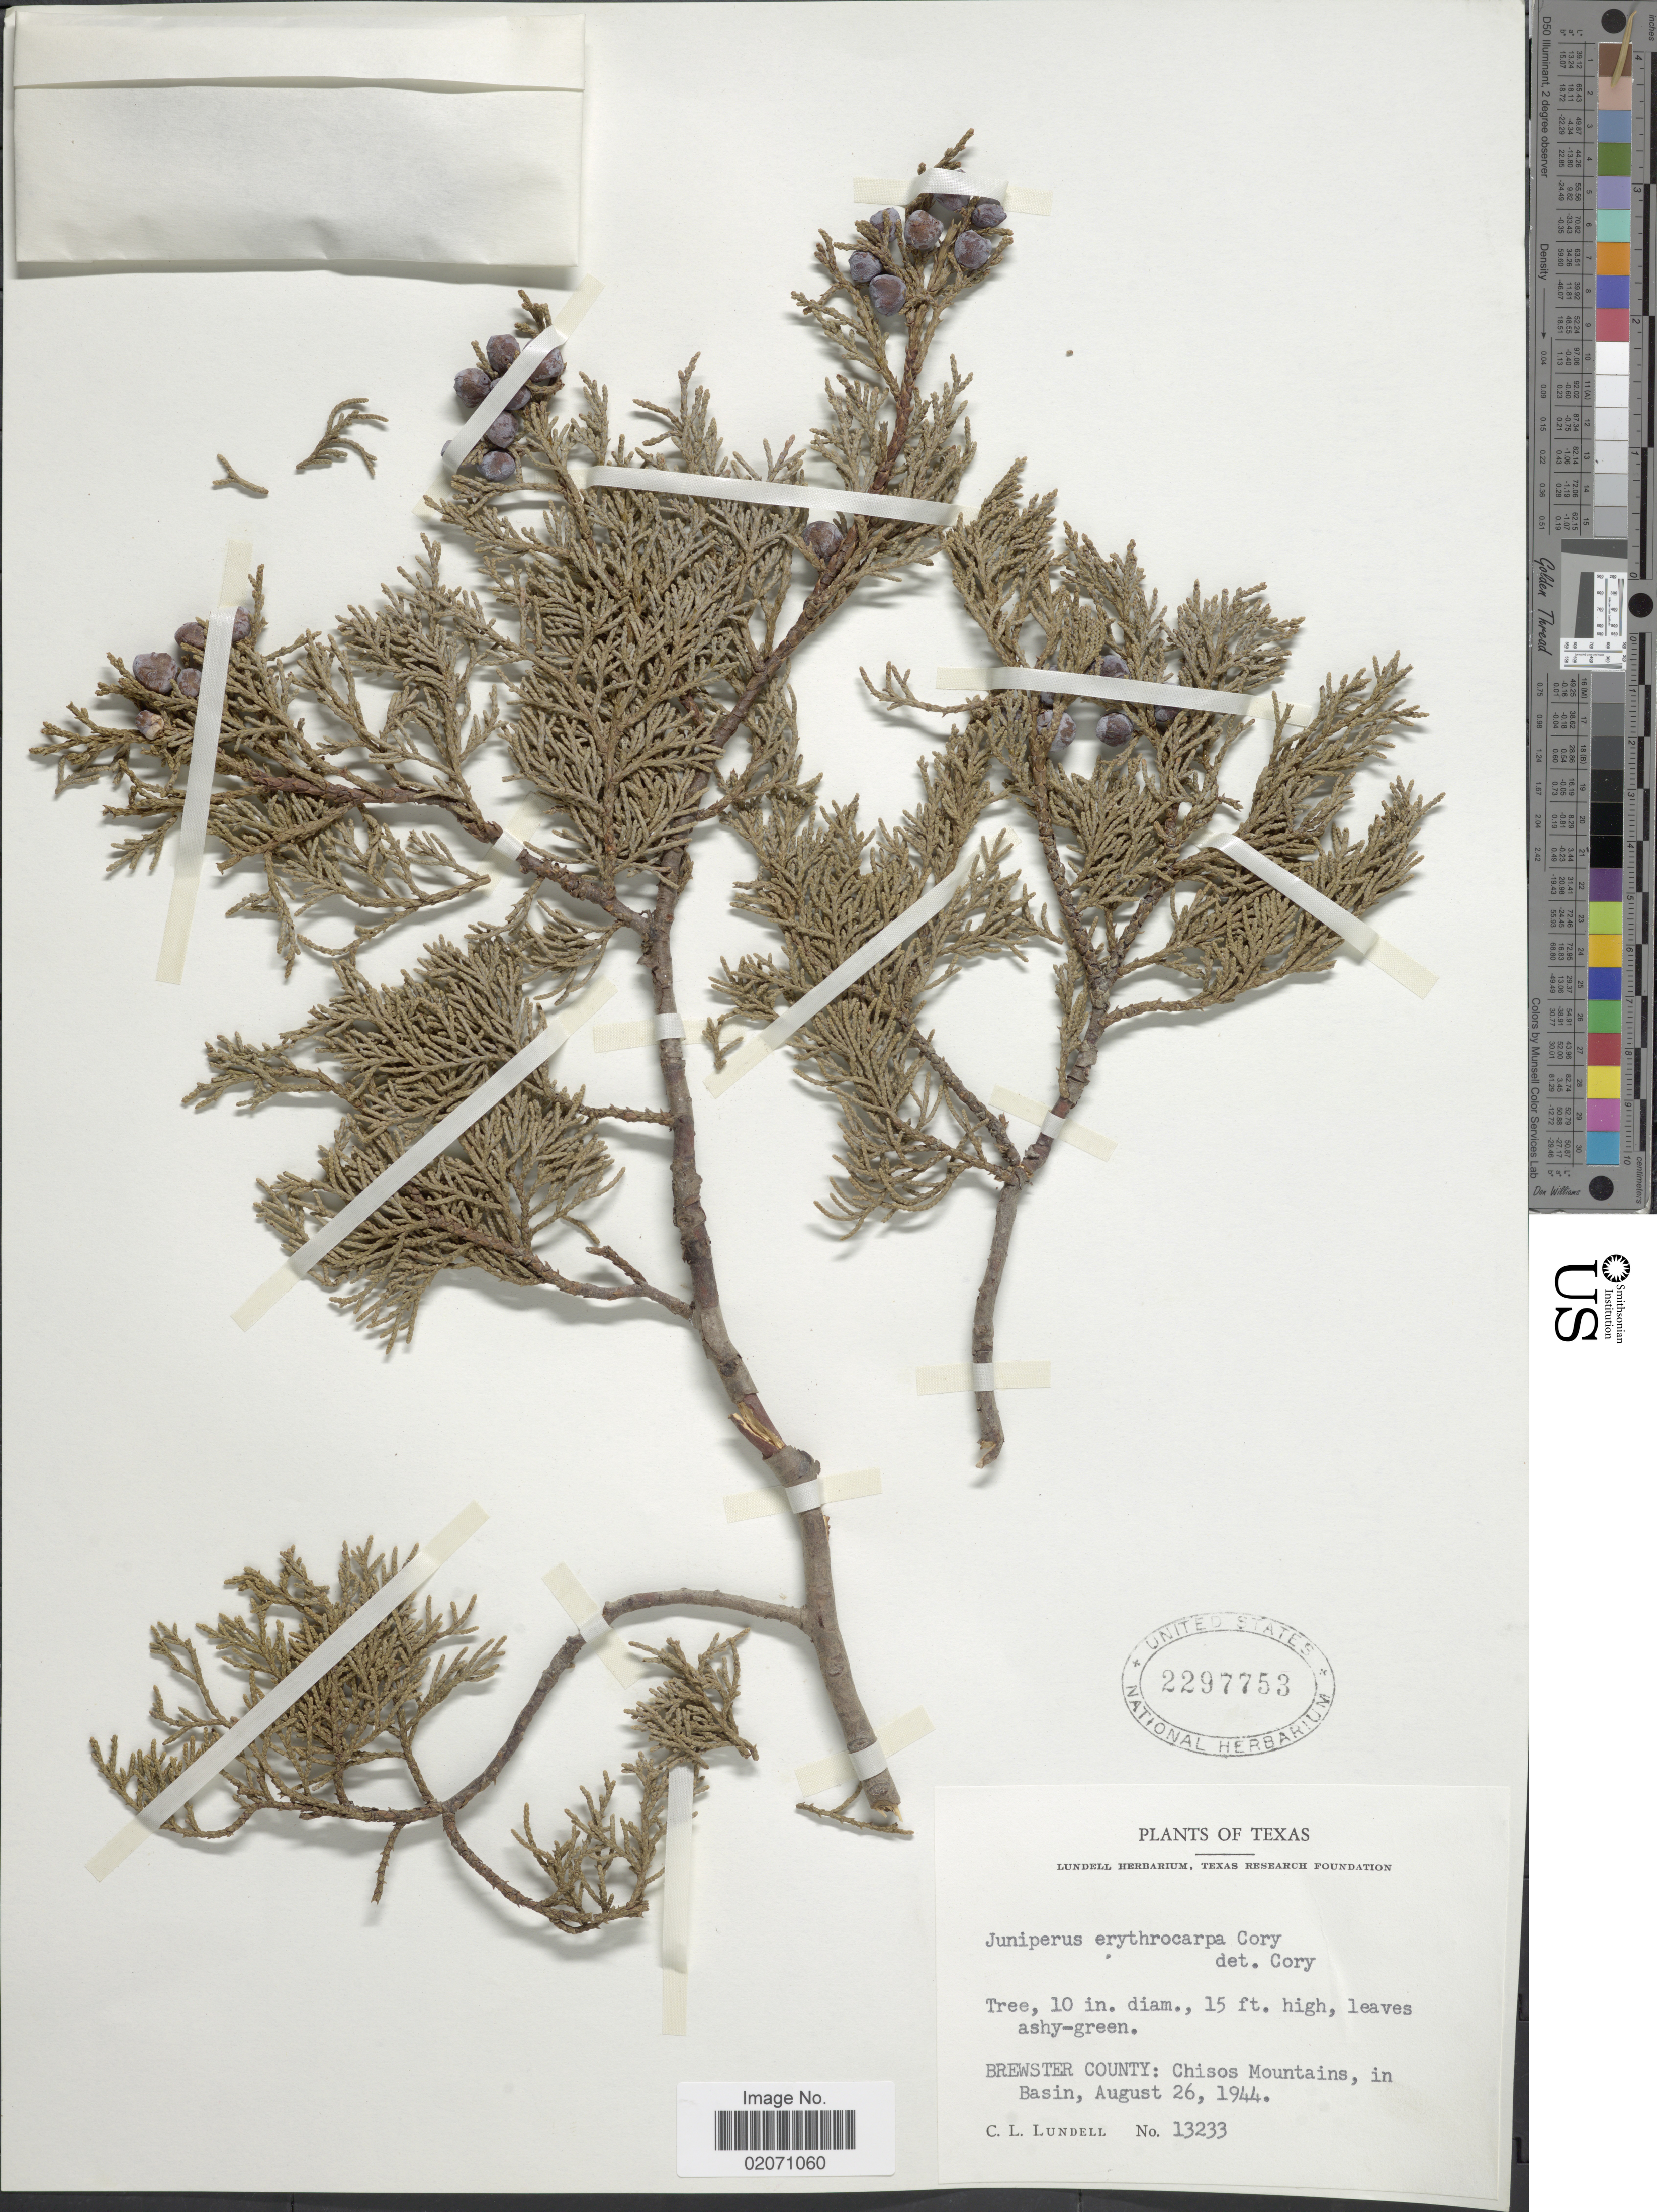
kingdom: Plantae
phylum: Tracheophyta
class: Pinopsida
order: Pinales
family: Cupressaceae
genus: Juniperus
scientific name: Juniperus erythocarpa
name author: Cory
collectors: C. L. Lundell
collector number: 13233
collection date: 1944-08-26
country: United States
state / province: Texas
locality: Brewster County: Chisos Mountains, in Basin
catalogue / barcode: US 2297753